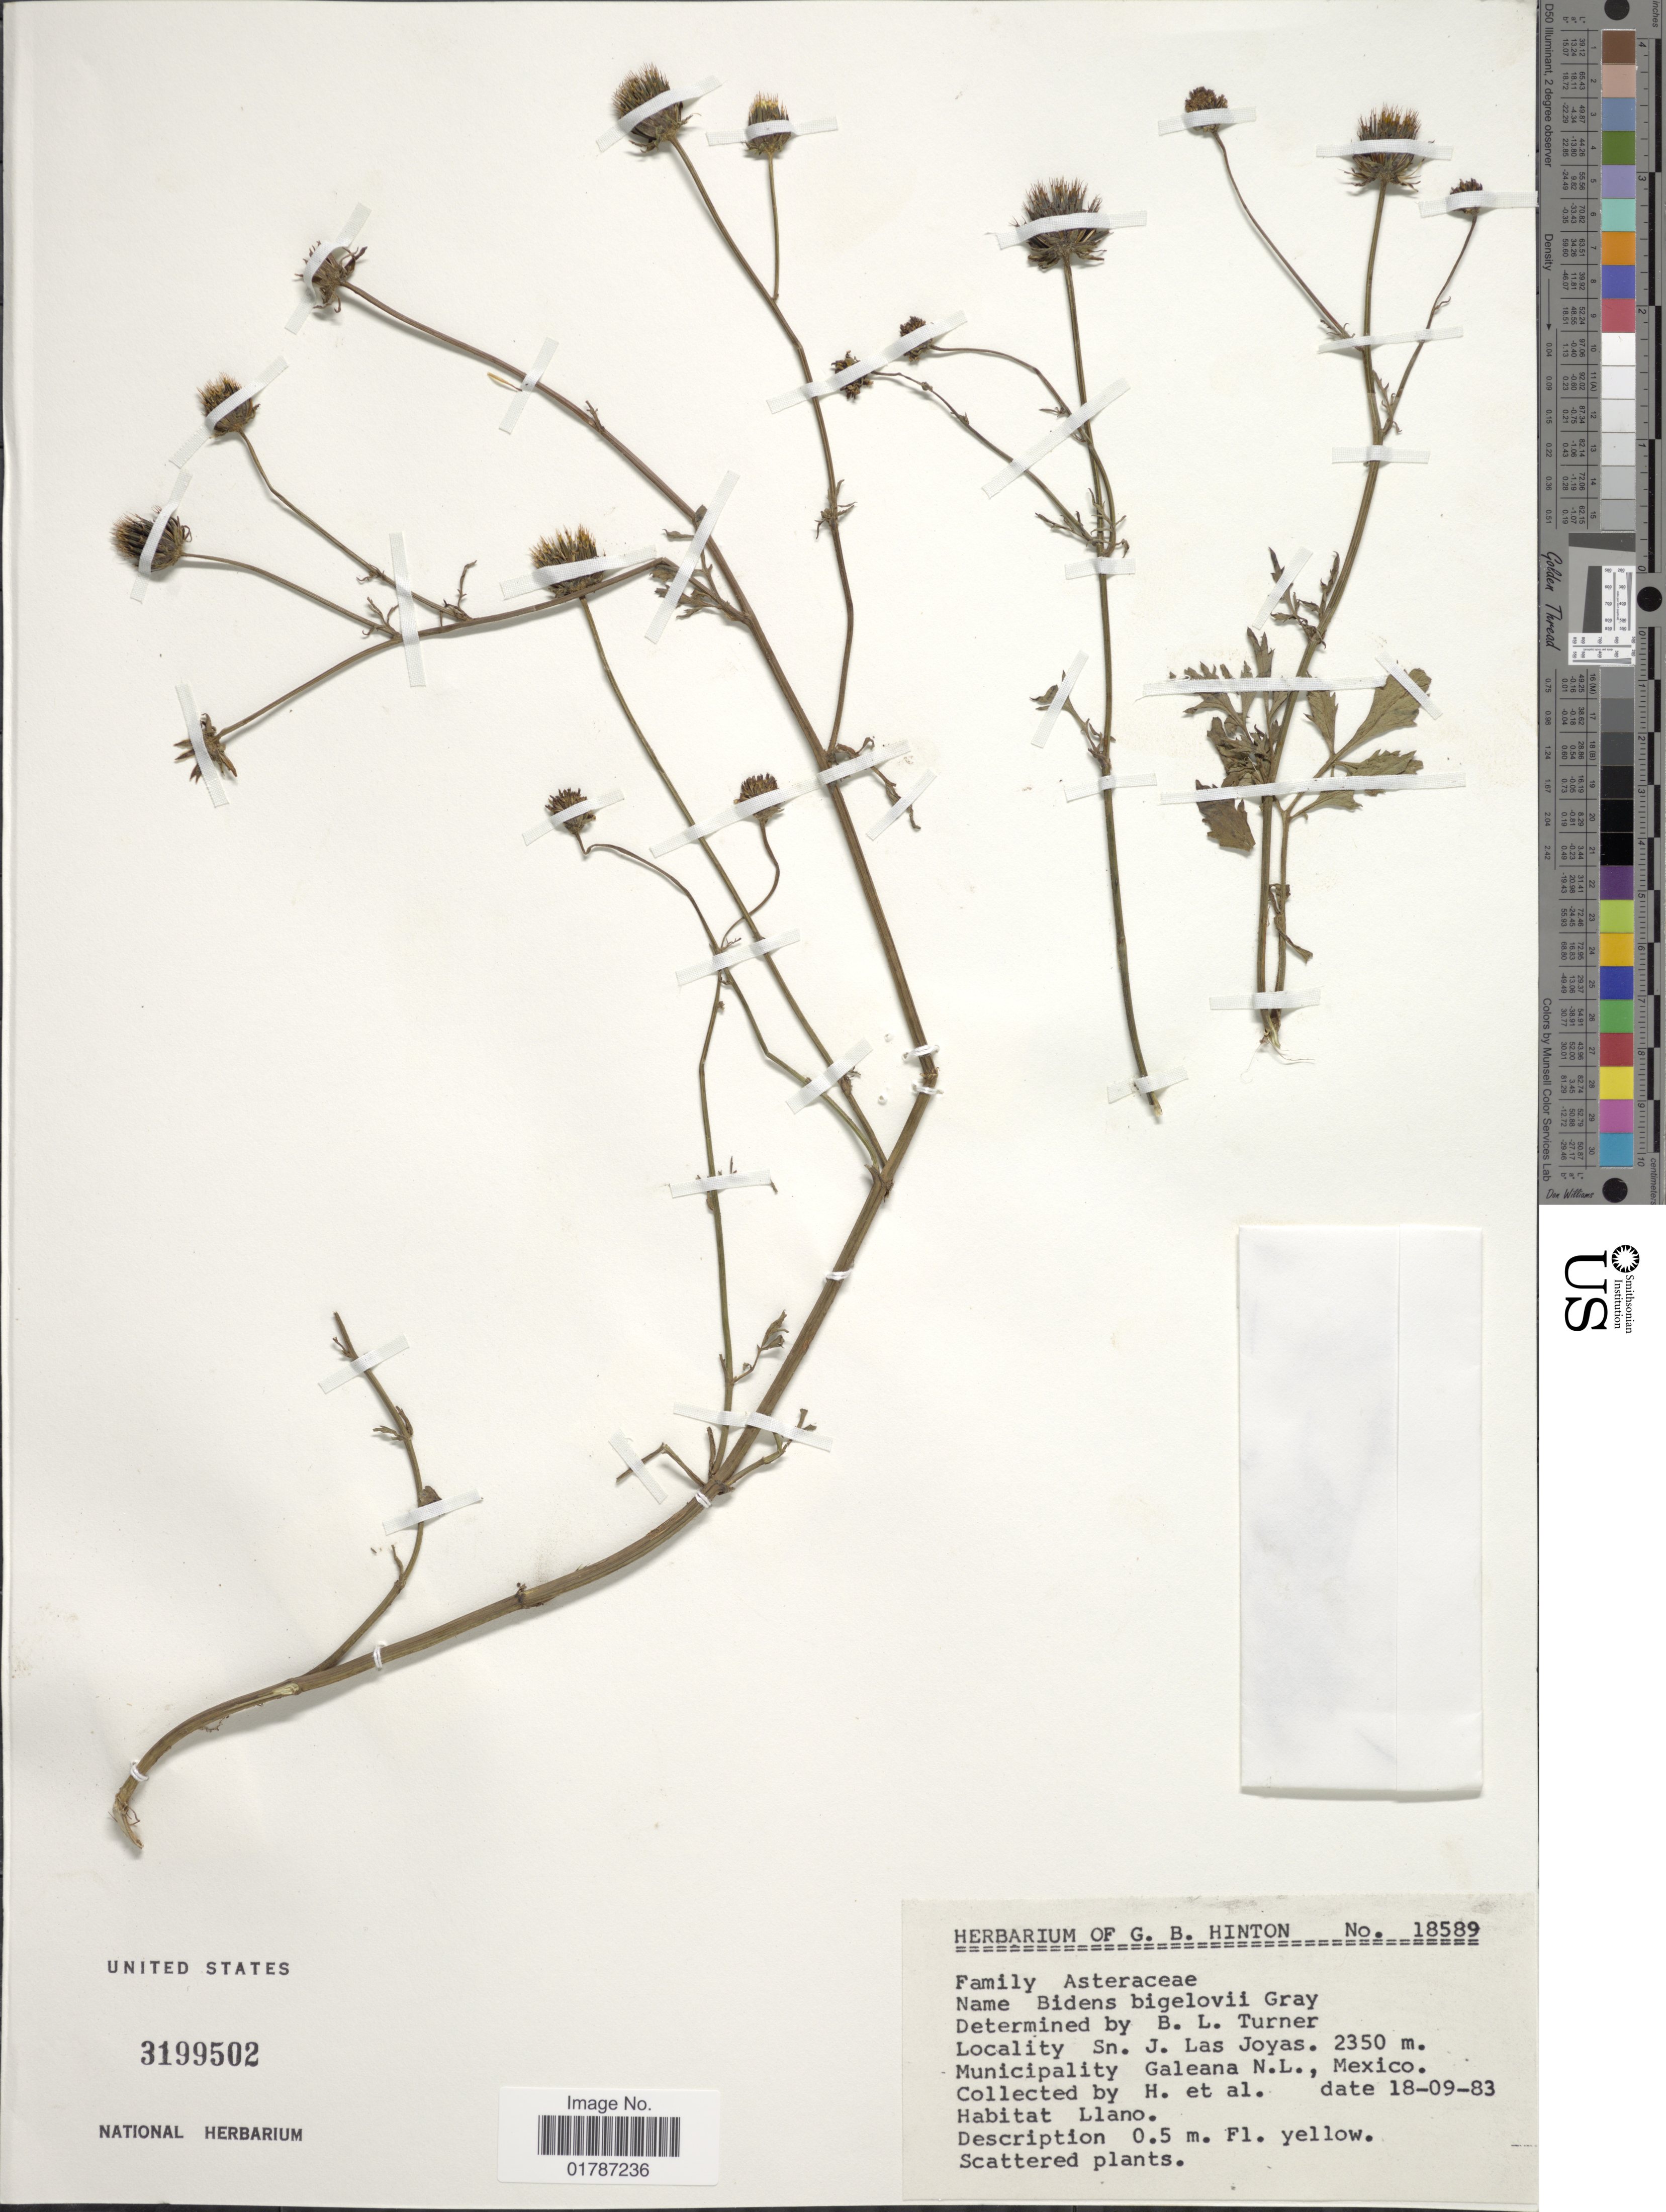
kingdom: Plantae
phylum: Tracheophyta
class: Magnoliopsida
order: Asterales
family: Asteraceae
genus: Bidens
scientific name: Bidens bigelovii var. angustiloba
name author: (DC.) Ballard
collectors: G. B. Hinton & et al.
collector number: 18589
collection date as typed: Transcribed d/m/y: 18/9/83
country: Mexico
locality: Sn. J. Las Joyas, Municipality Galeana N. L. Mexico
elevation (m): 2350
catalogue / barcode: US 3199502